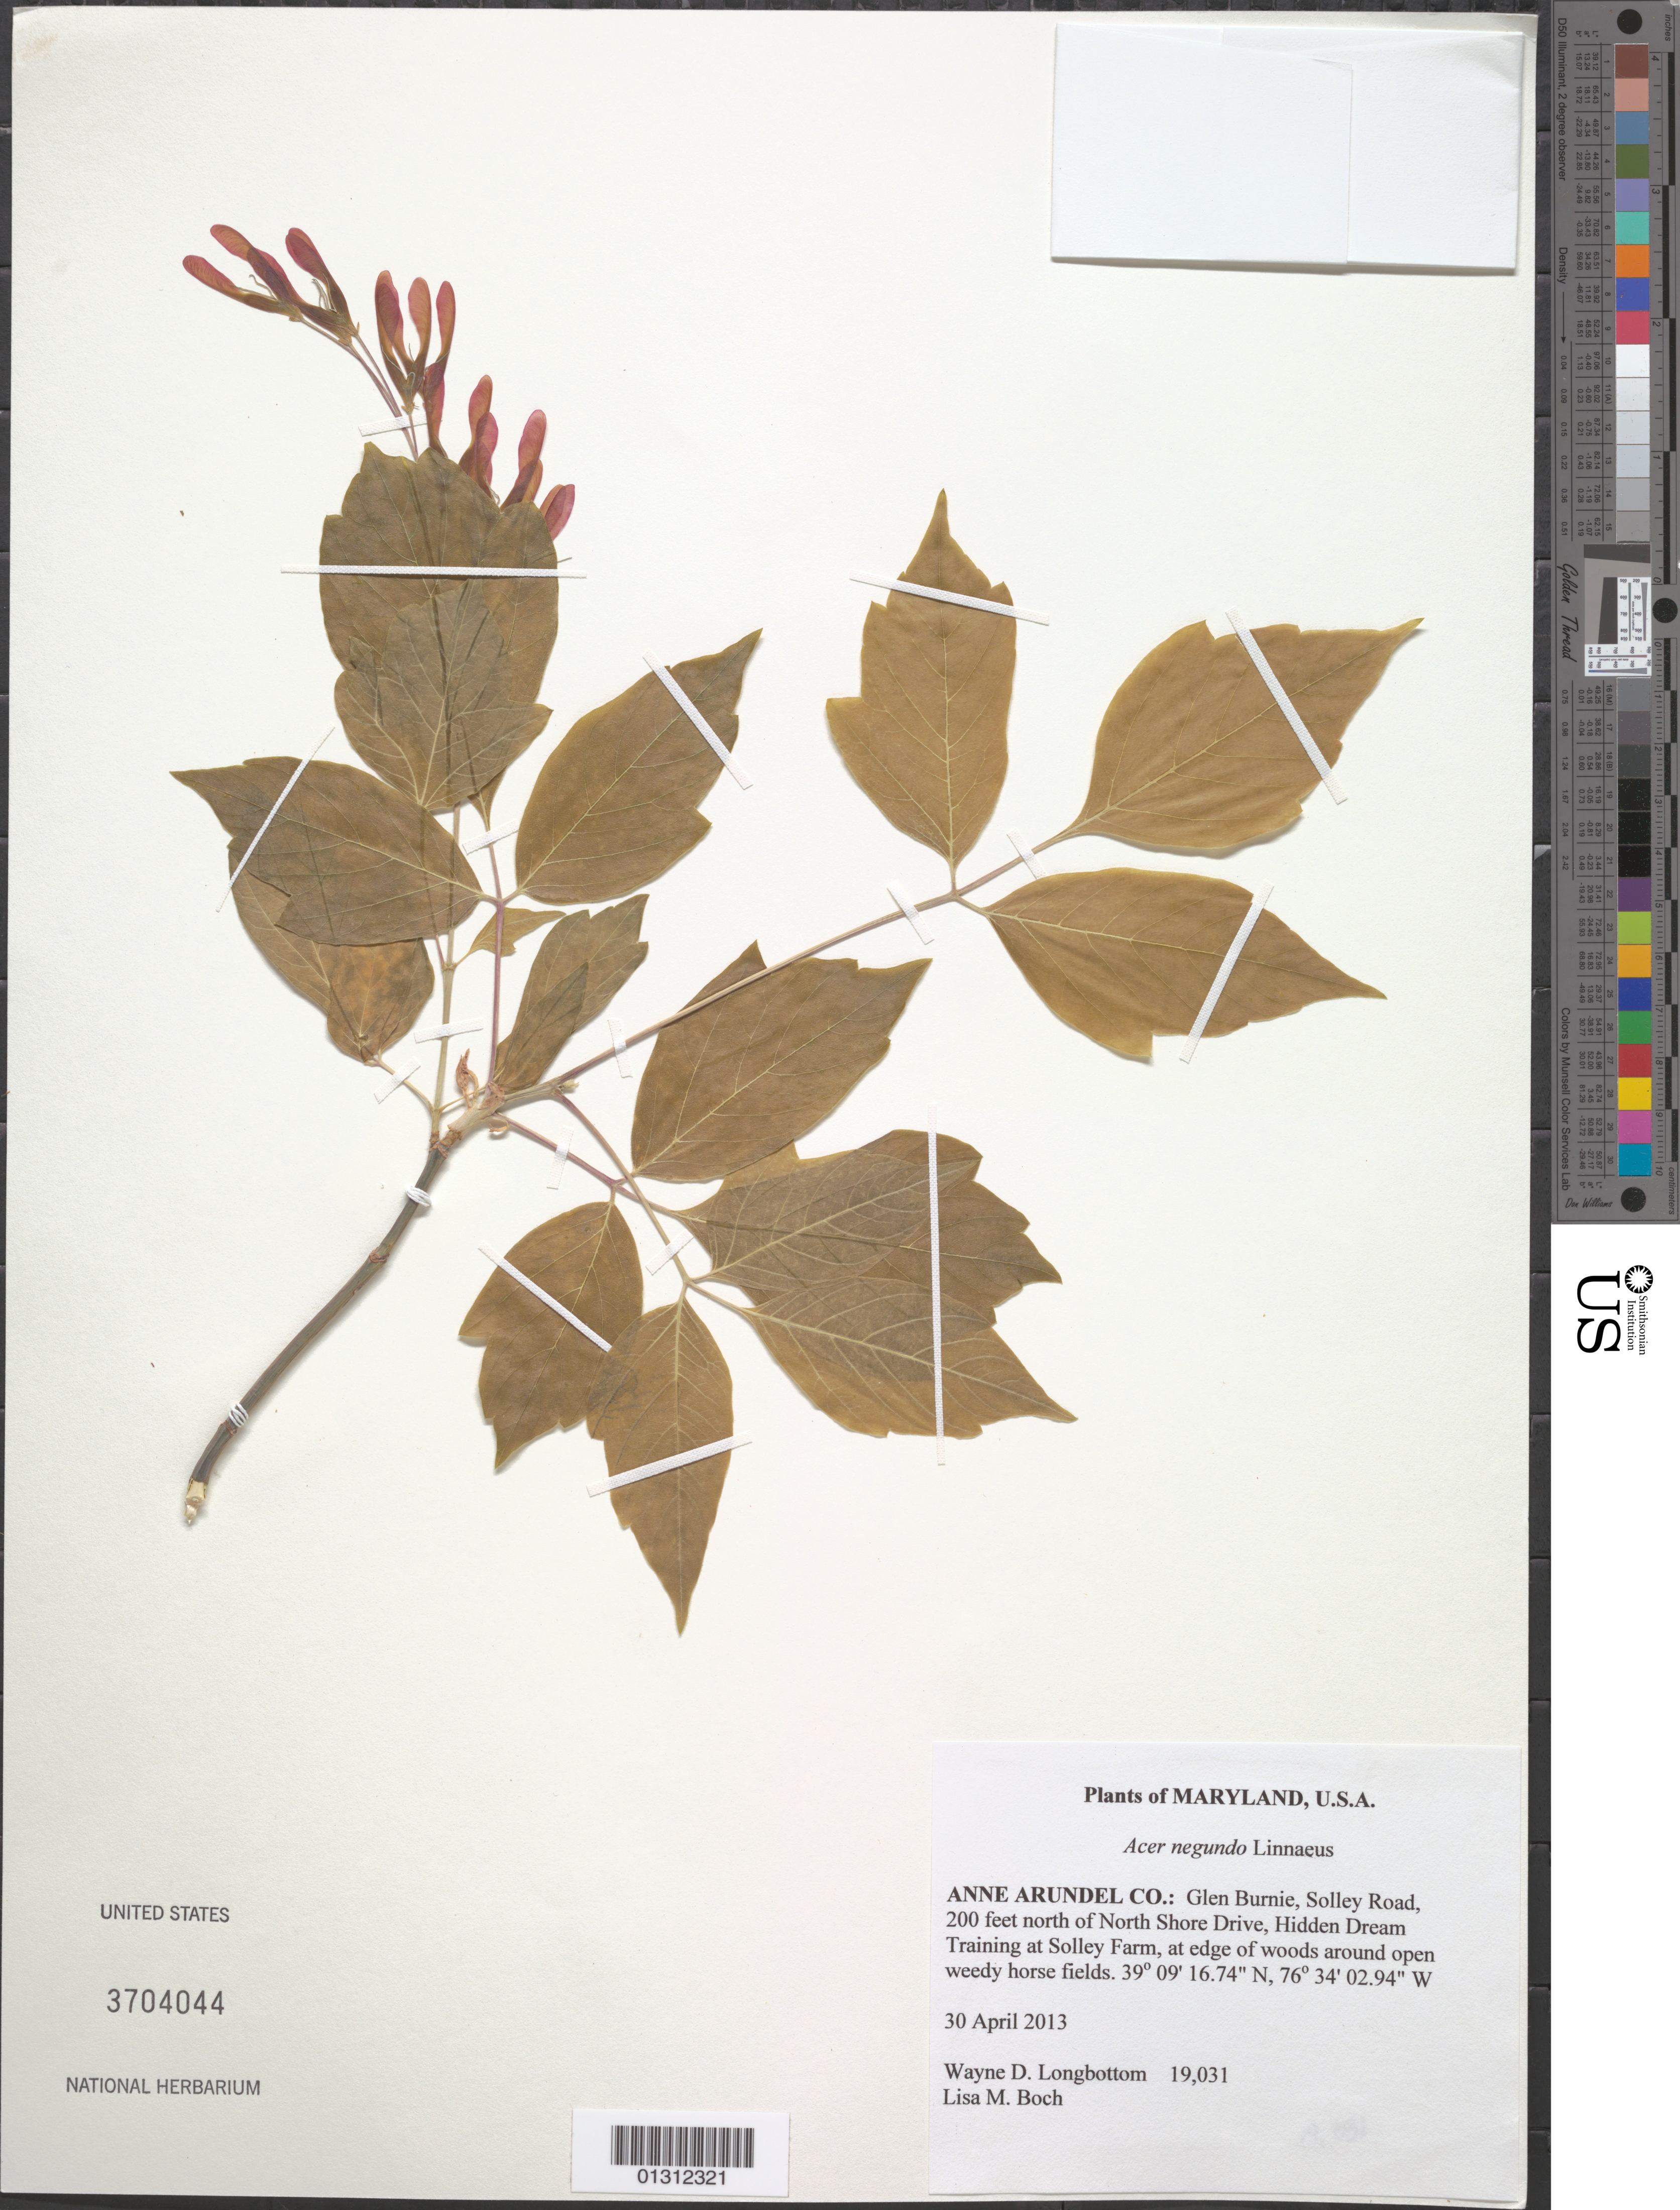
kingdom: Plantae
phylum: Tracheophyta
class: Magnoliopsida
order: Sapindales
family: Sapindaceae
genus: Acer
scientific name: Acer negundo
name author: L.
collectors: W. D. Longbottom & L.M. Boch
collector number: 19031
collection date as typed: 30 April 2013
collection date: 2013-04-30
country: United States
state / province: Maryland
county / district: Anne Arundel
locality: Glen Burnie, Solley Road, 200 feet north of North Shore Drive, Hidden Dream Training at Solley Farm, at edge of woods around open weedy horse fields.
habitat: At edge of woods around open weedy horse fields.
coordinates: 39 09 16.74 N, 76 34 02.94 W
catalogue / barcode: US 3704044